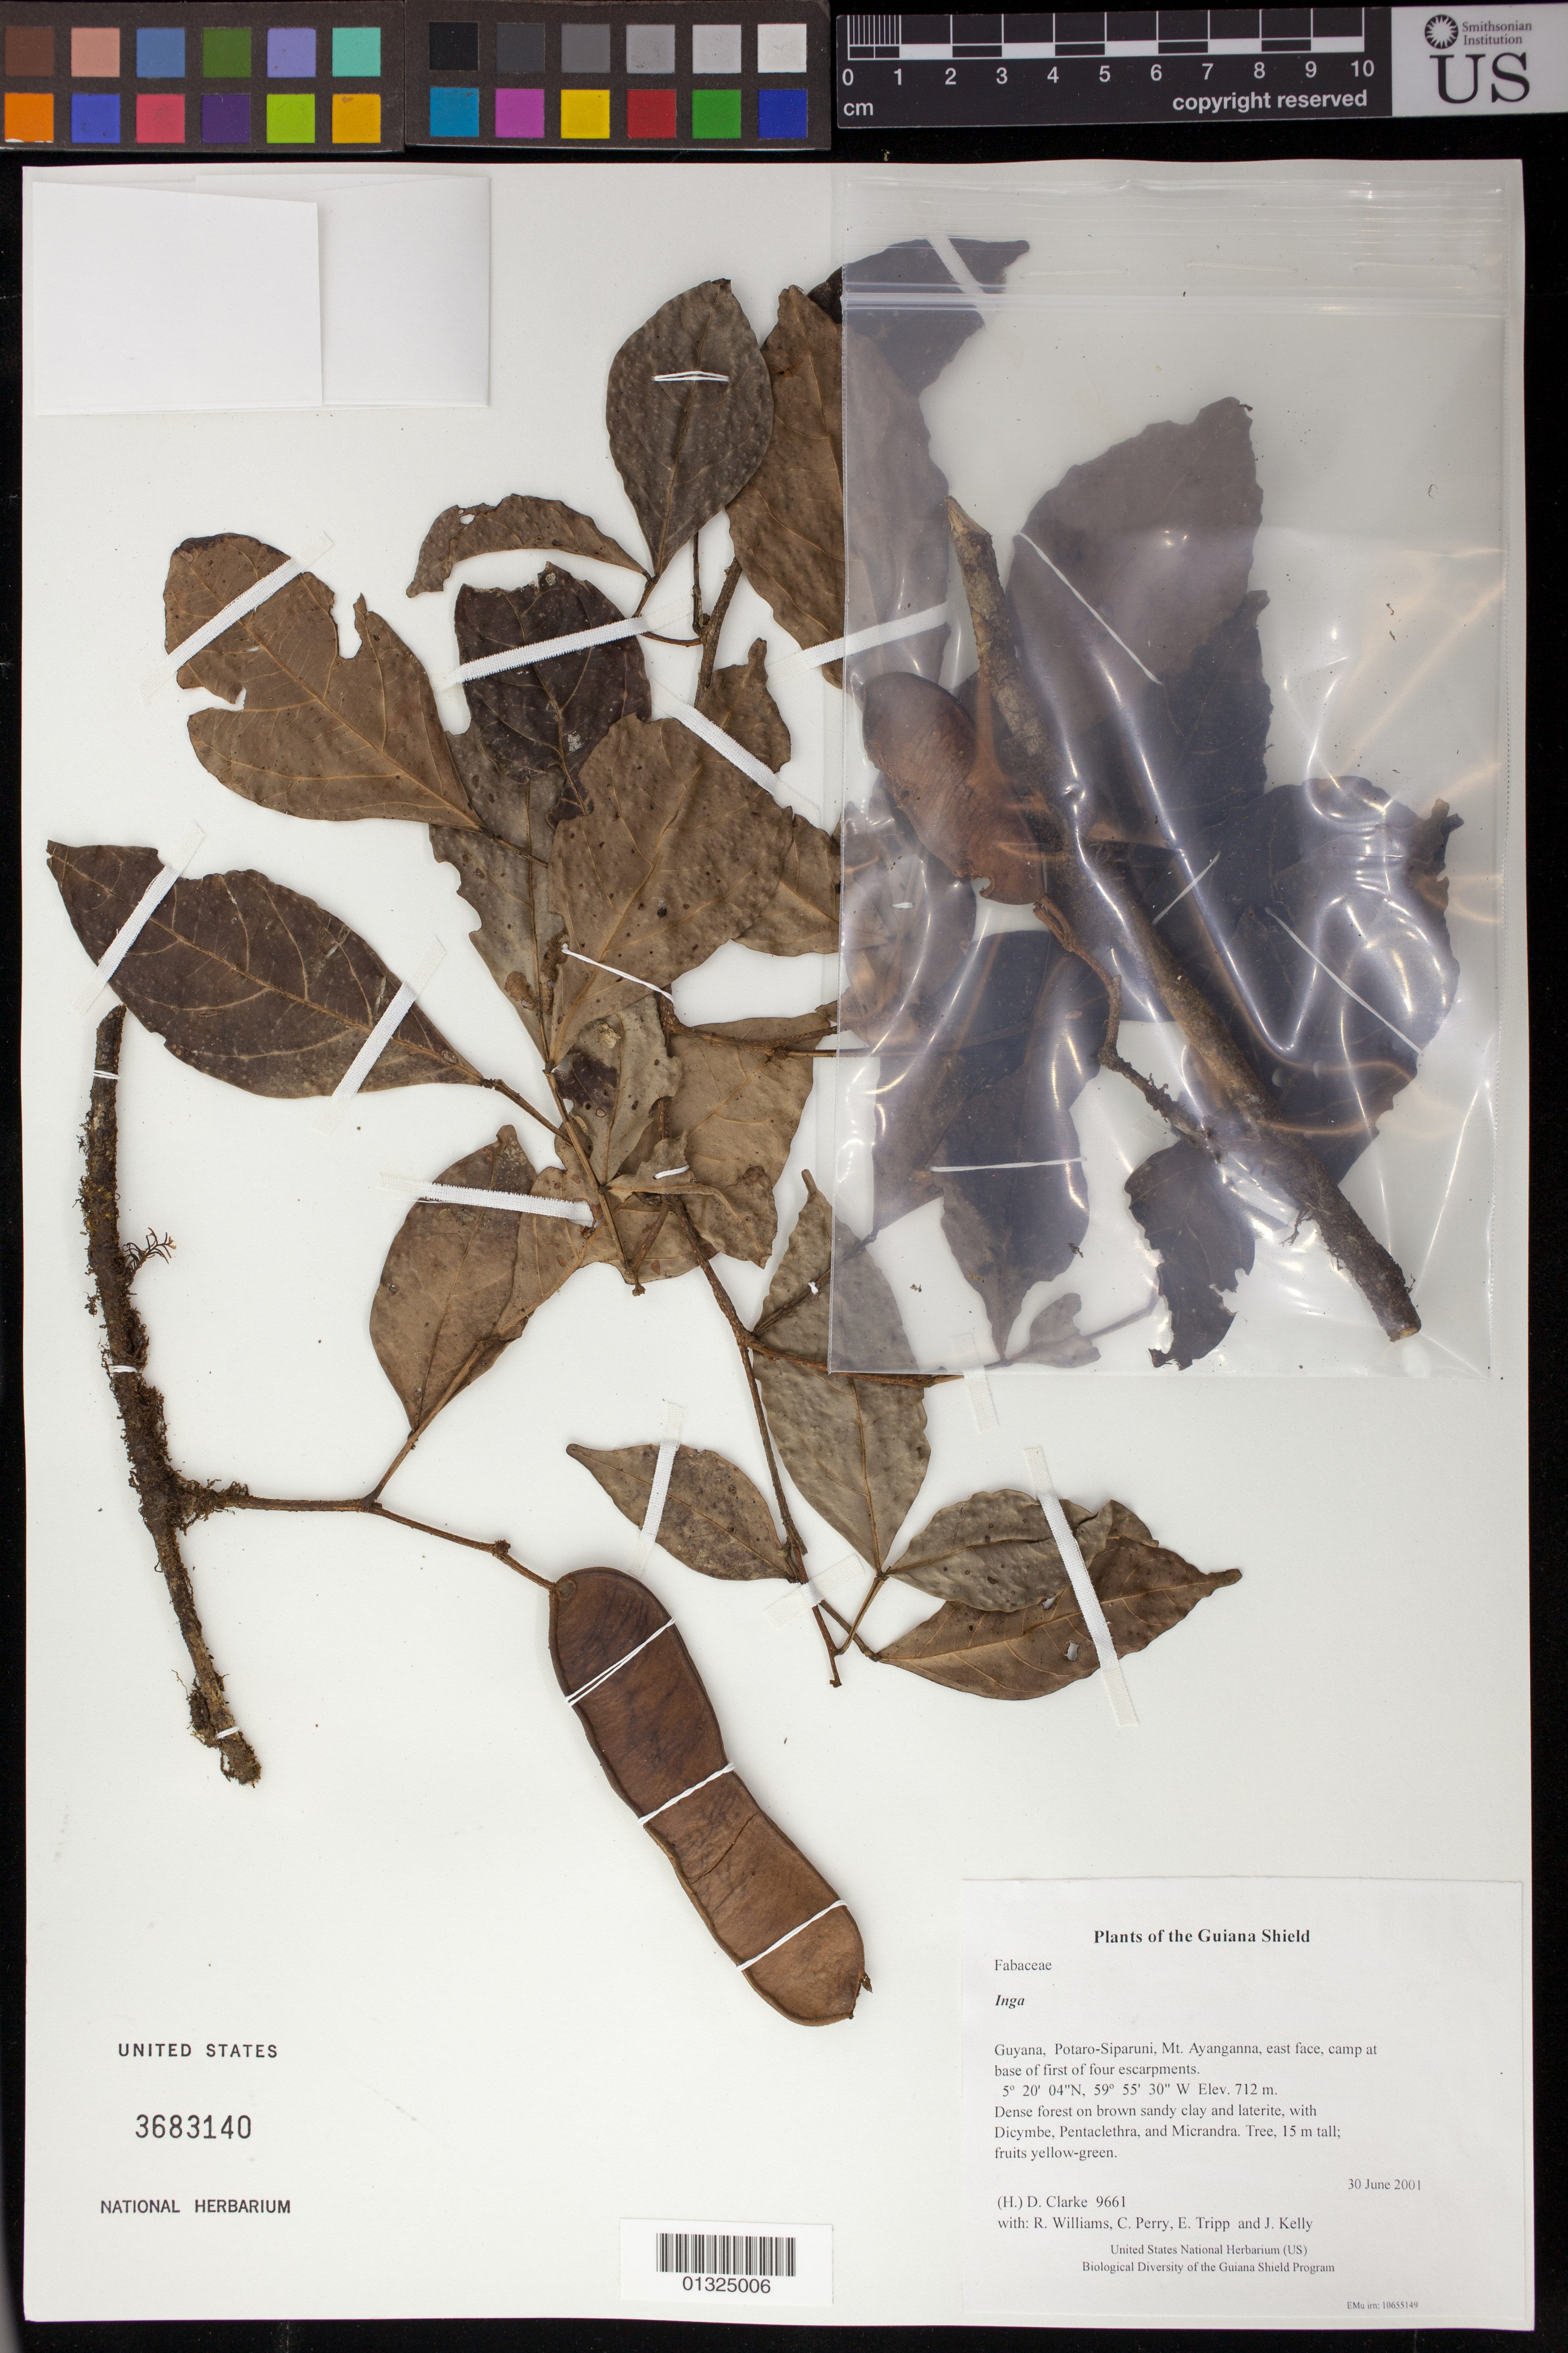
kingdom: Plantae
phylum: Tracheophyta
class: Magnoliopsida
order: Fabales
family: Fabaceae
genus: Inga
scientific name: Inga obidensis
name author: Ducke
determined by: Pennington, T. D., (K)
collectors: H. D. Clarke, R. Williams, C. Perry, E. Tripp & J. Kelly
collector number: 9661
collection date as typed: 30 June 2001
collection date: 2001-06-30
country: Guyana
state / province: Potaro-Siparuni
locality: Mt. Ayanganna, east face, camp at base of first of four escarpments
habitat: Dense forest on brown sandy clay and laterite, with Dicymbe, Pentaclethra, and Micrandra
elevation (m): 712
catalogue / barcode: US 3683140